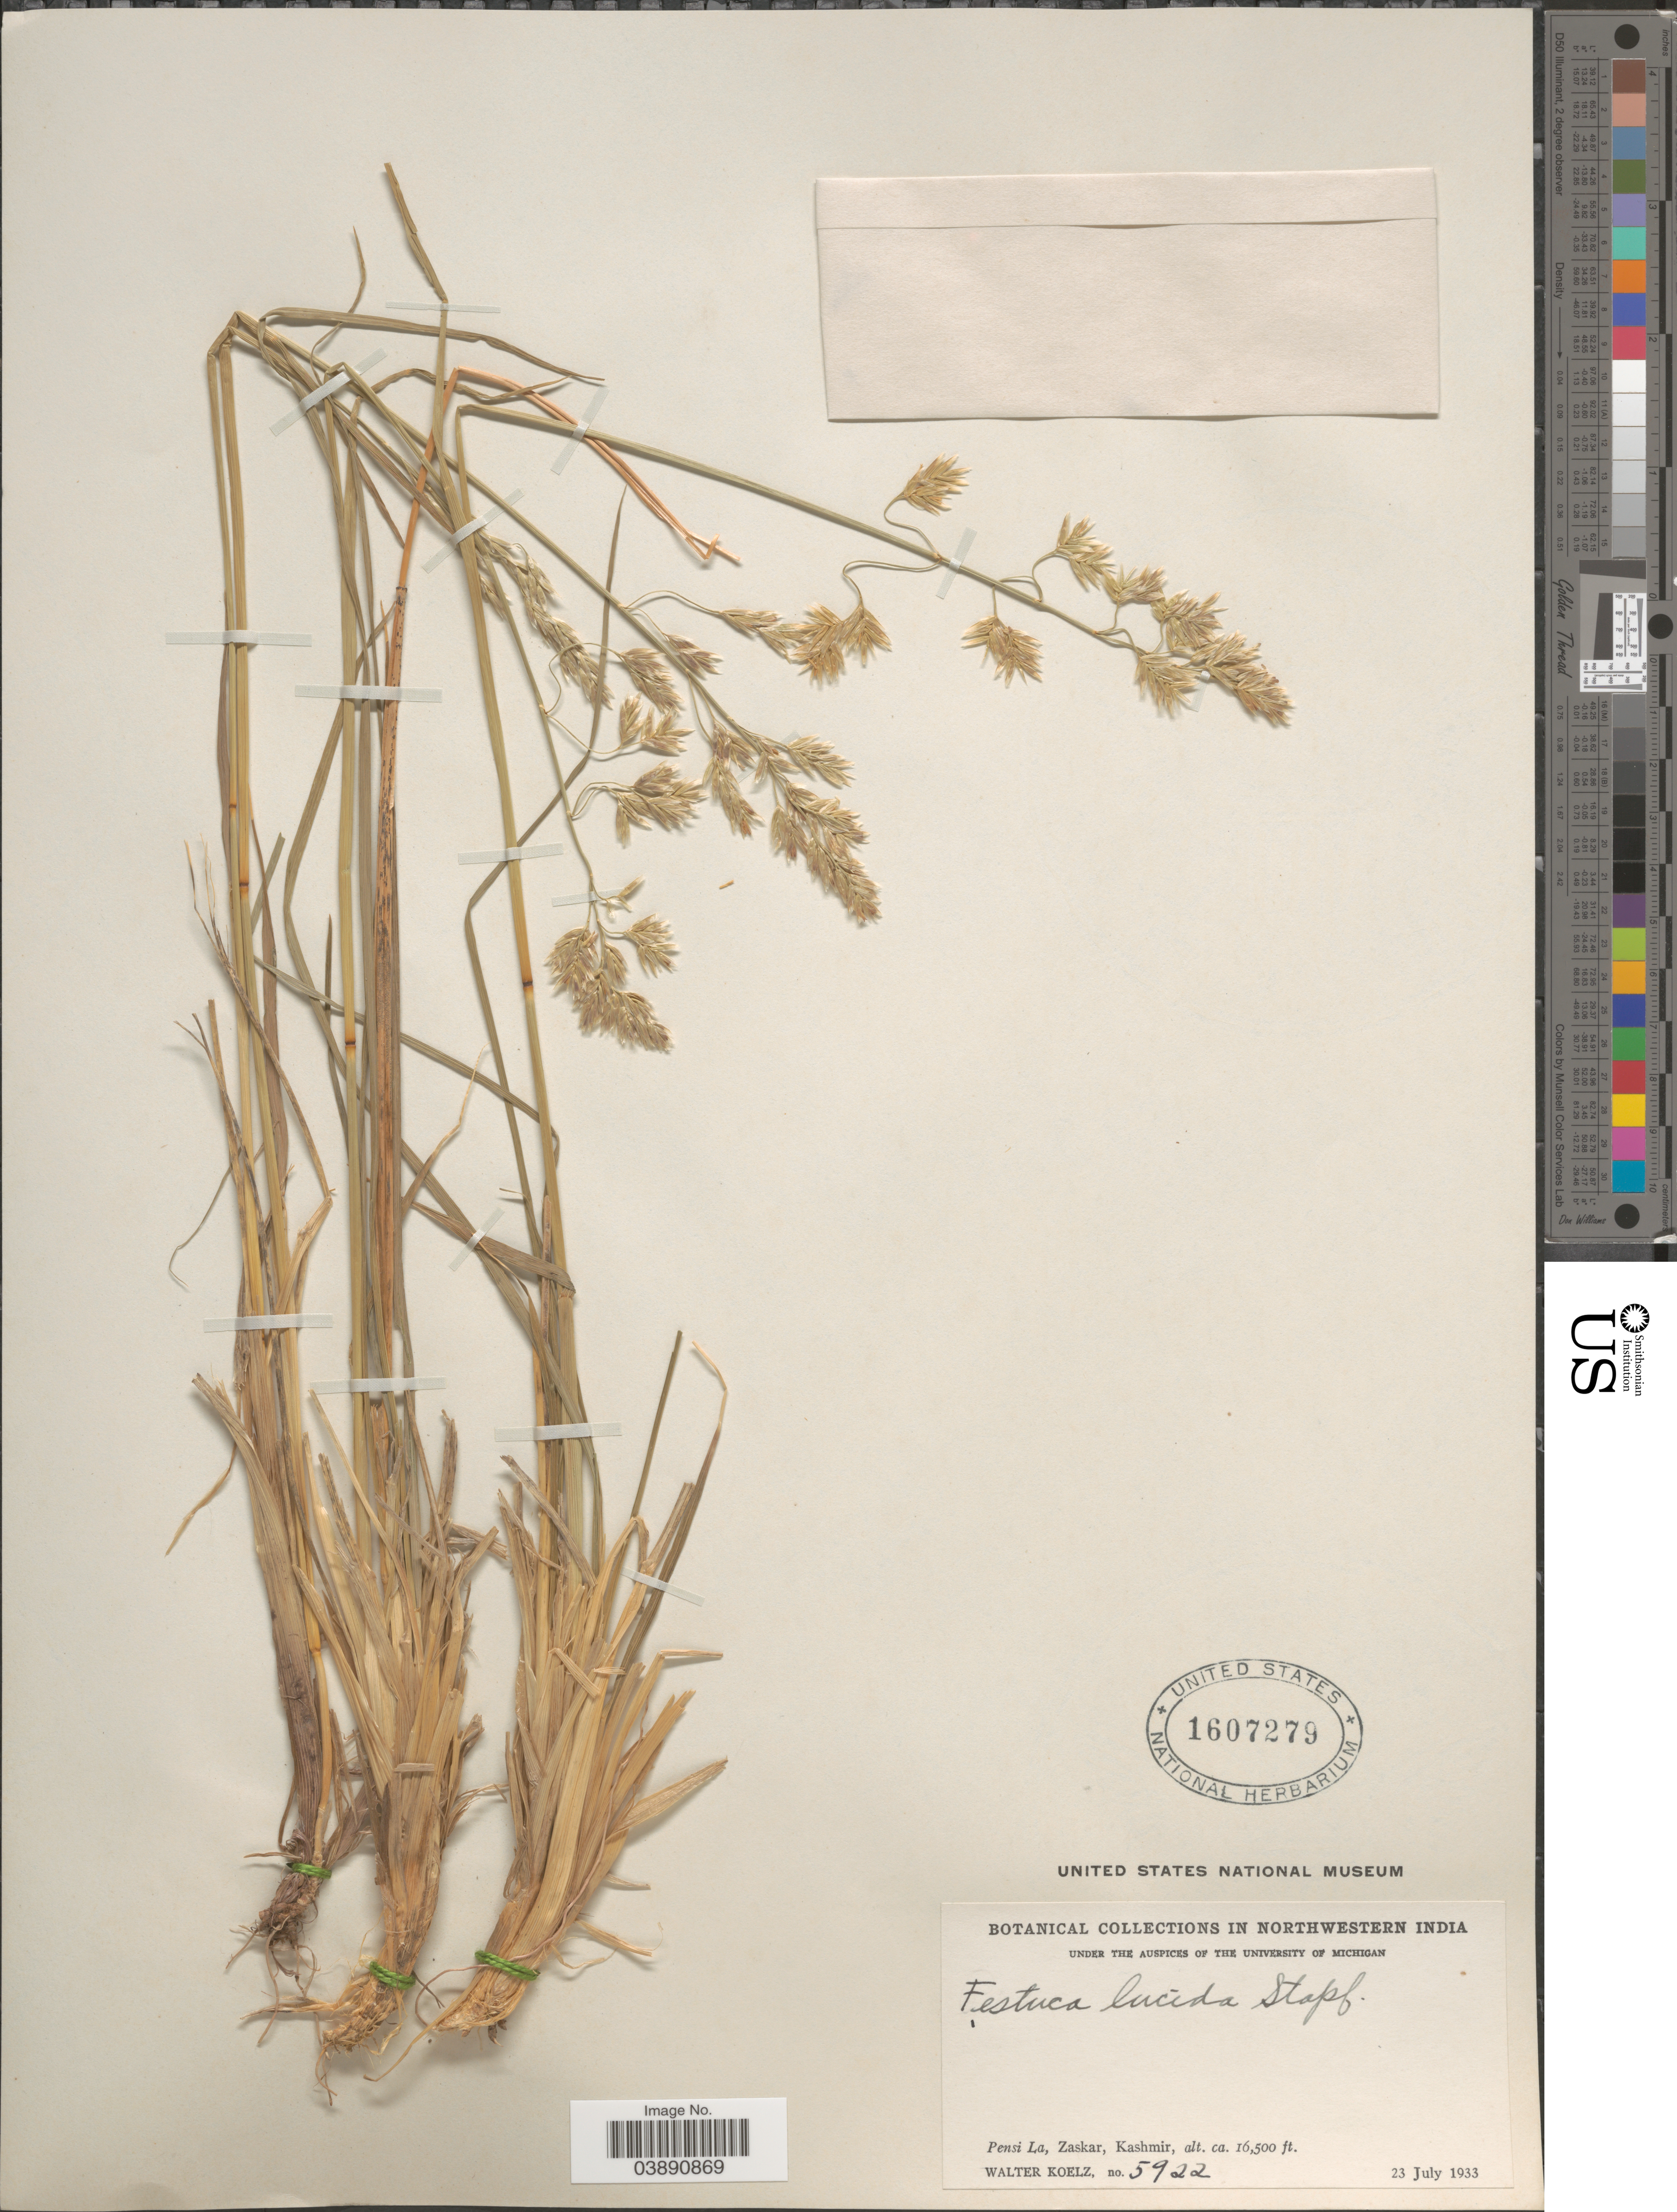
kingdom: Plantae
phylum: Tracheophyta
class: Liliopsida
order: Poales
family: Poaceae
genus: Festuca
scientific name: Festuca lucida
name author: Stapf & Hook. f.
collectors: W. N. Koelz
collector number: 5922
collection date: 1933-07-23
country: India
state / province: Jammu and Kashmir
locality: Northwestern India. Pensi La, Zaskar, Kashmir.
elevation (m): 5029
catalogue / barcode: US 1607279